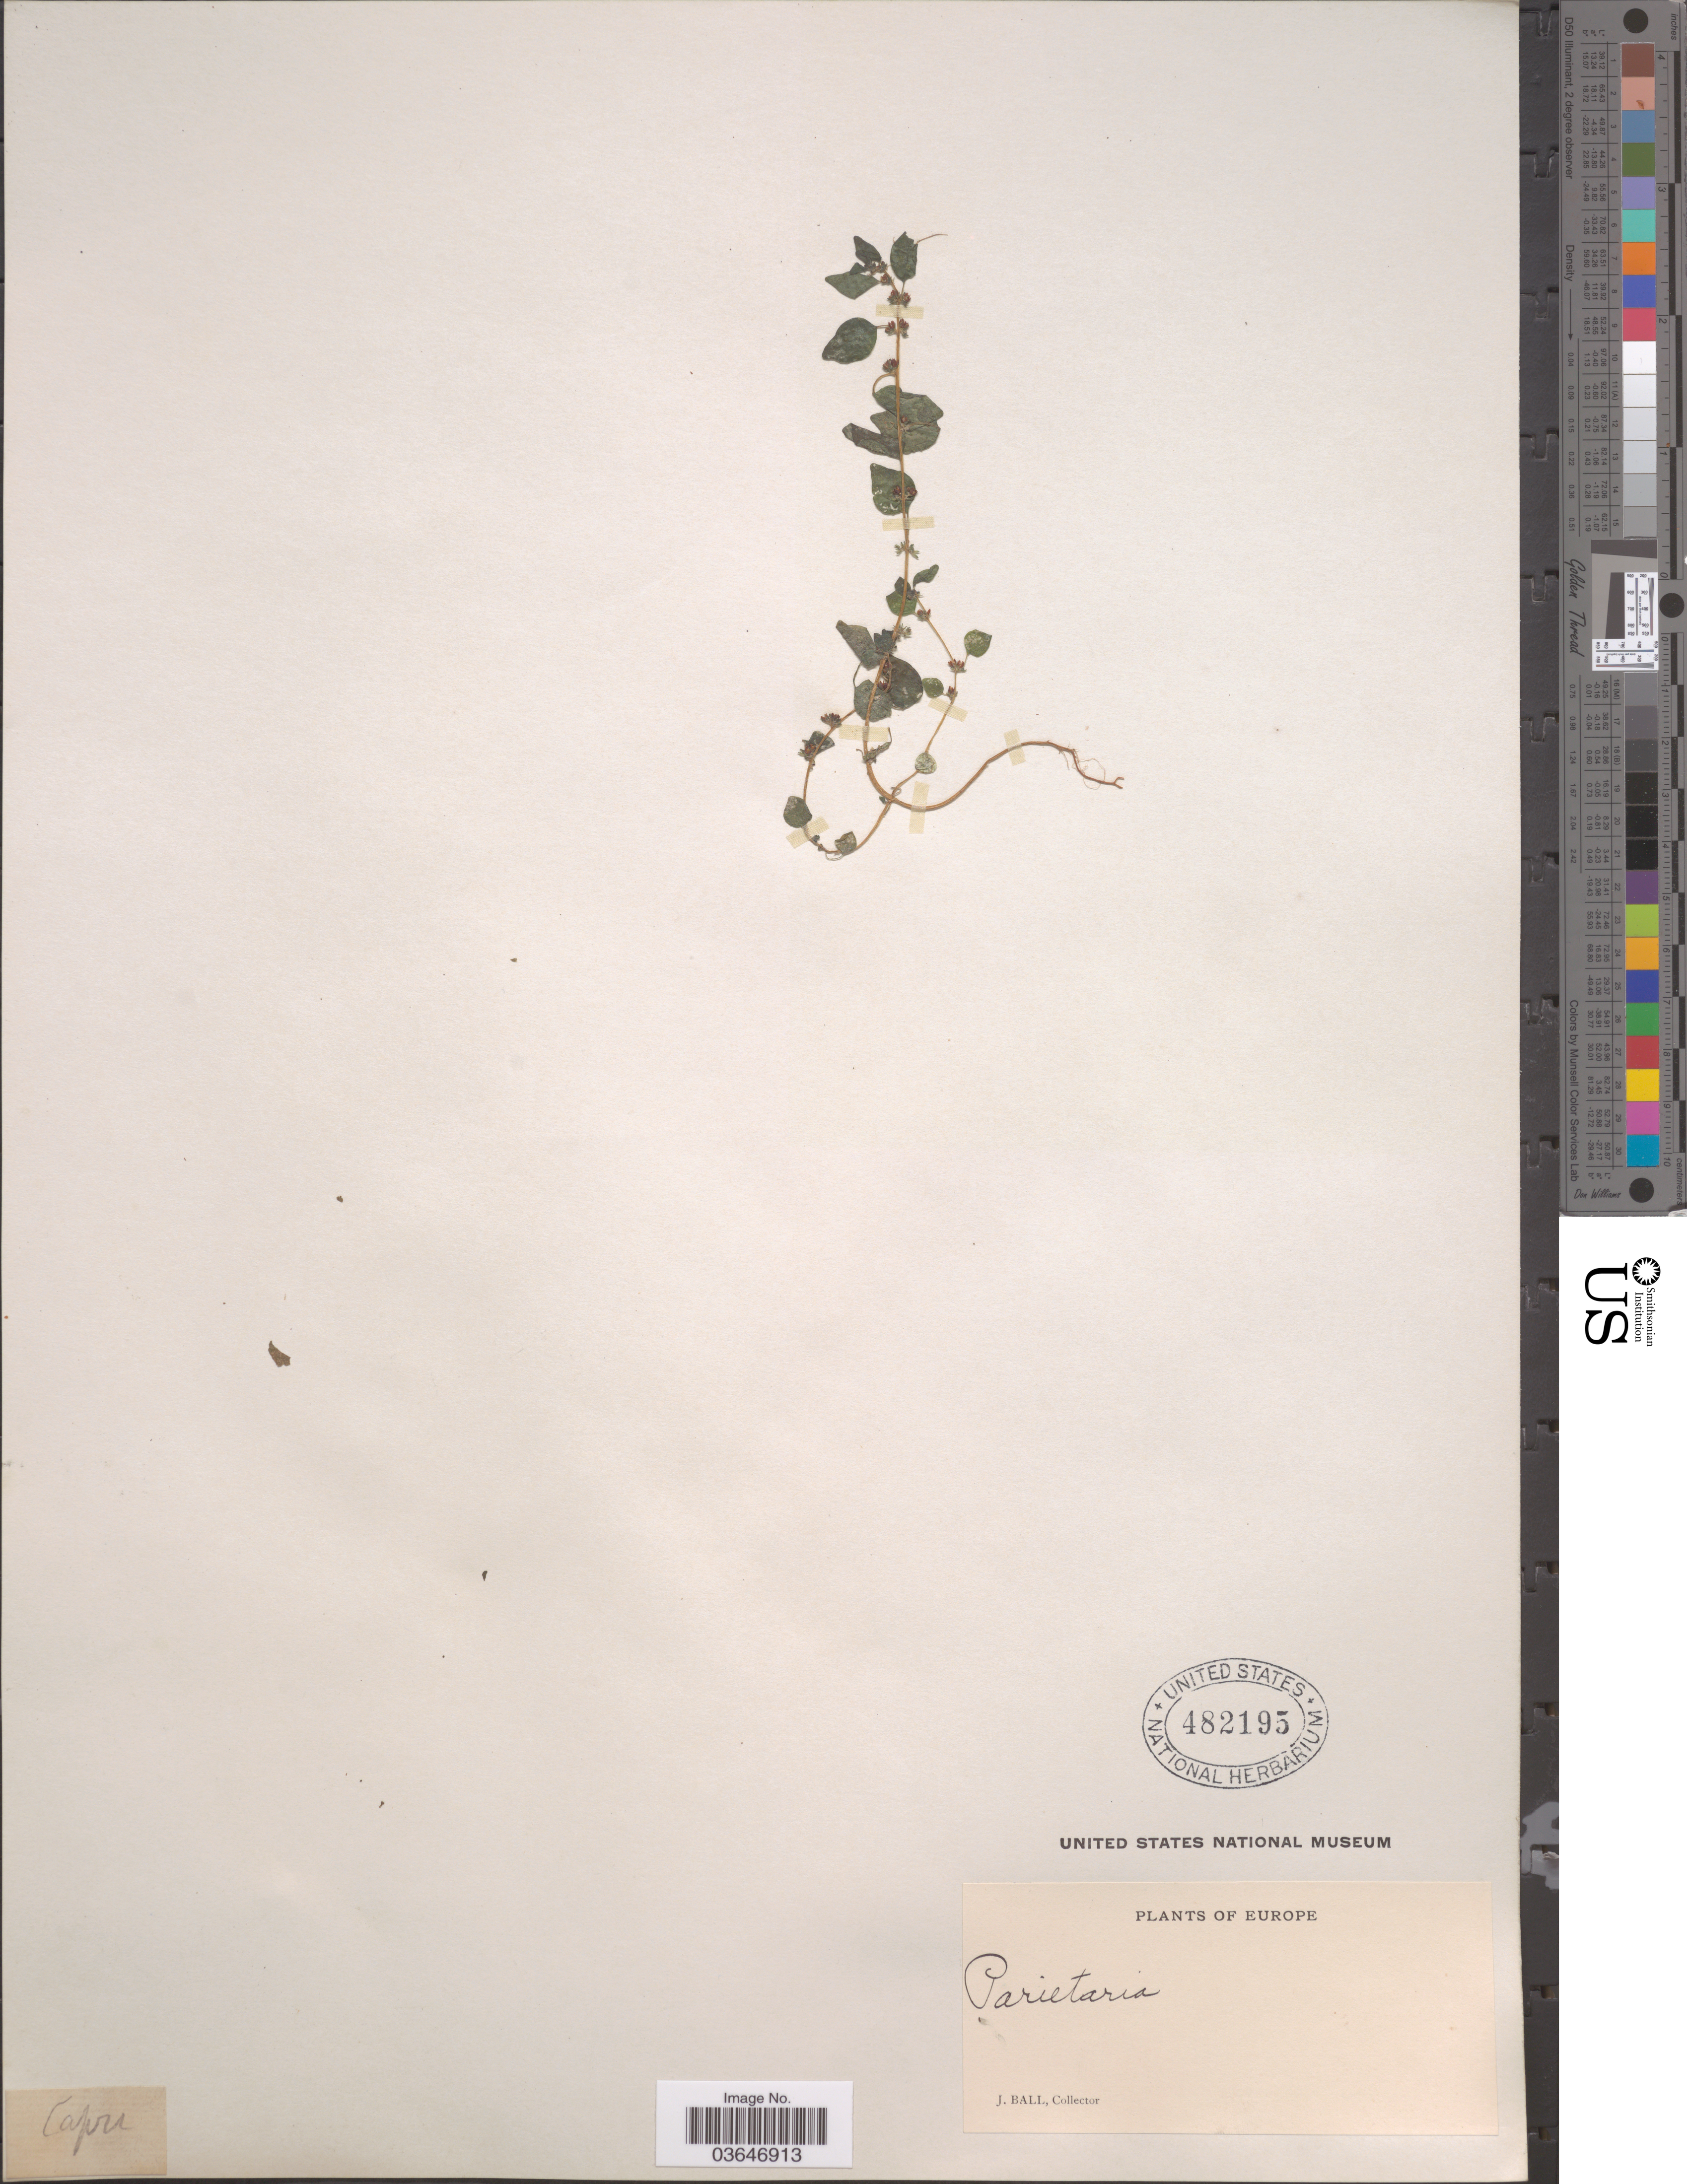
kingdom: Plantae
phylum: Tracheophyta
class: Magnoliopsida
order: Rosales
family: Urticaceae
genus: Parietaria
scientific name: Parietaria sp.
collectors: J. Ball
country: Italy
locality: Capri. Europe.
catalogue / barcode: US 482195